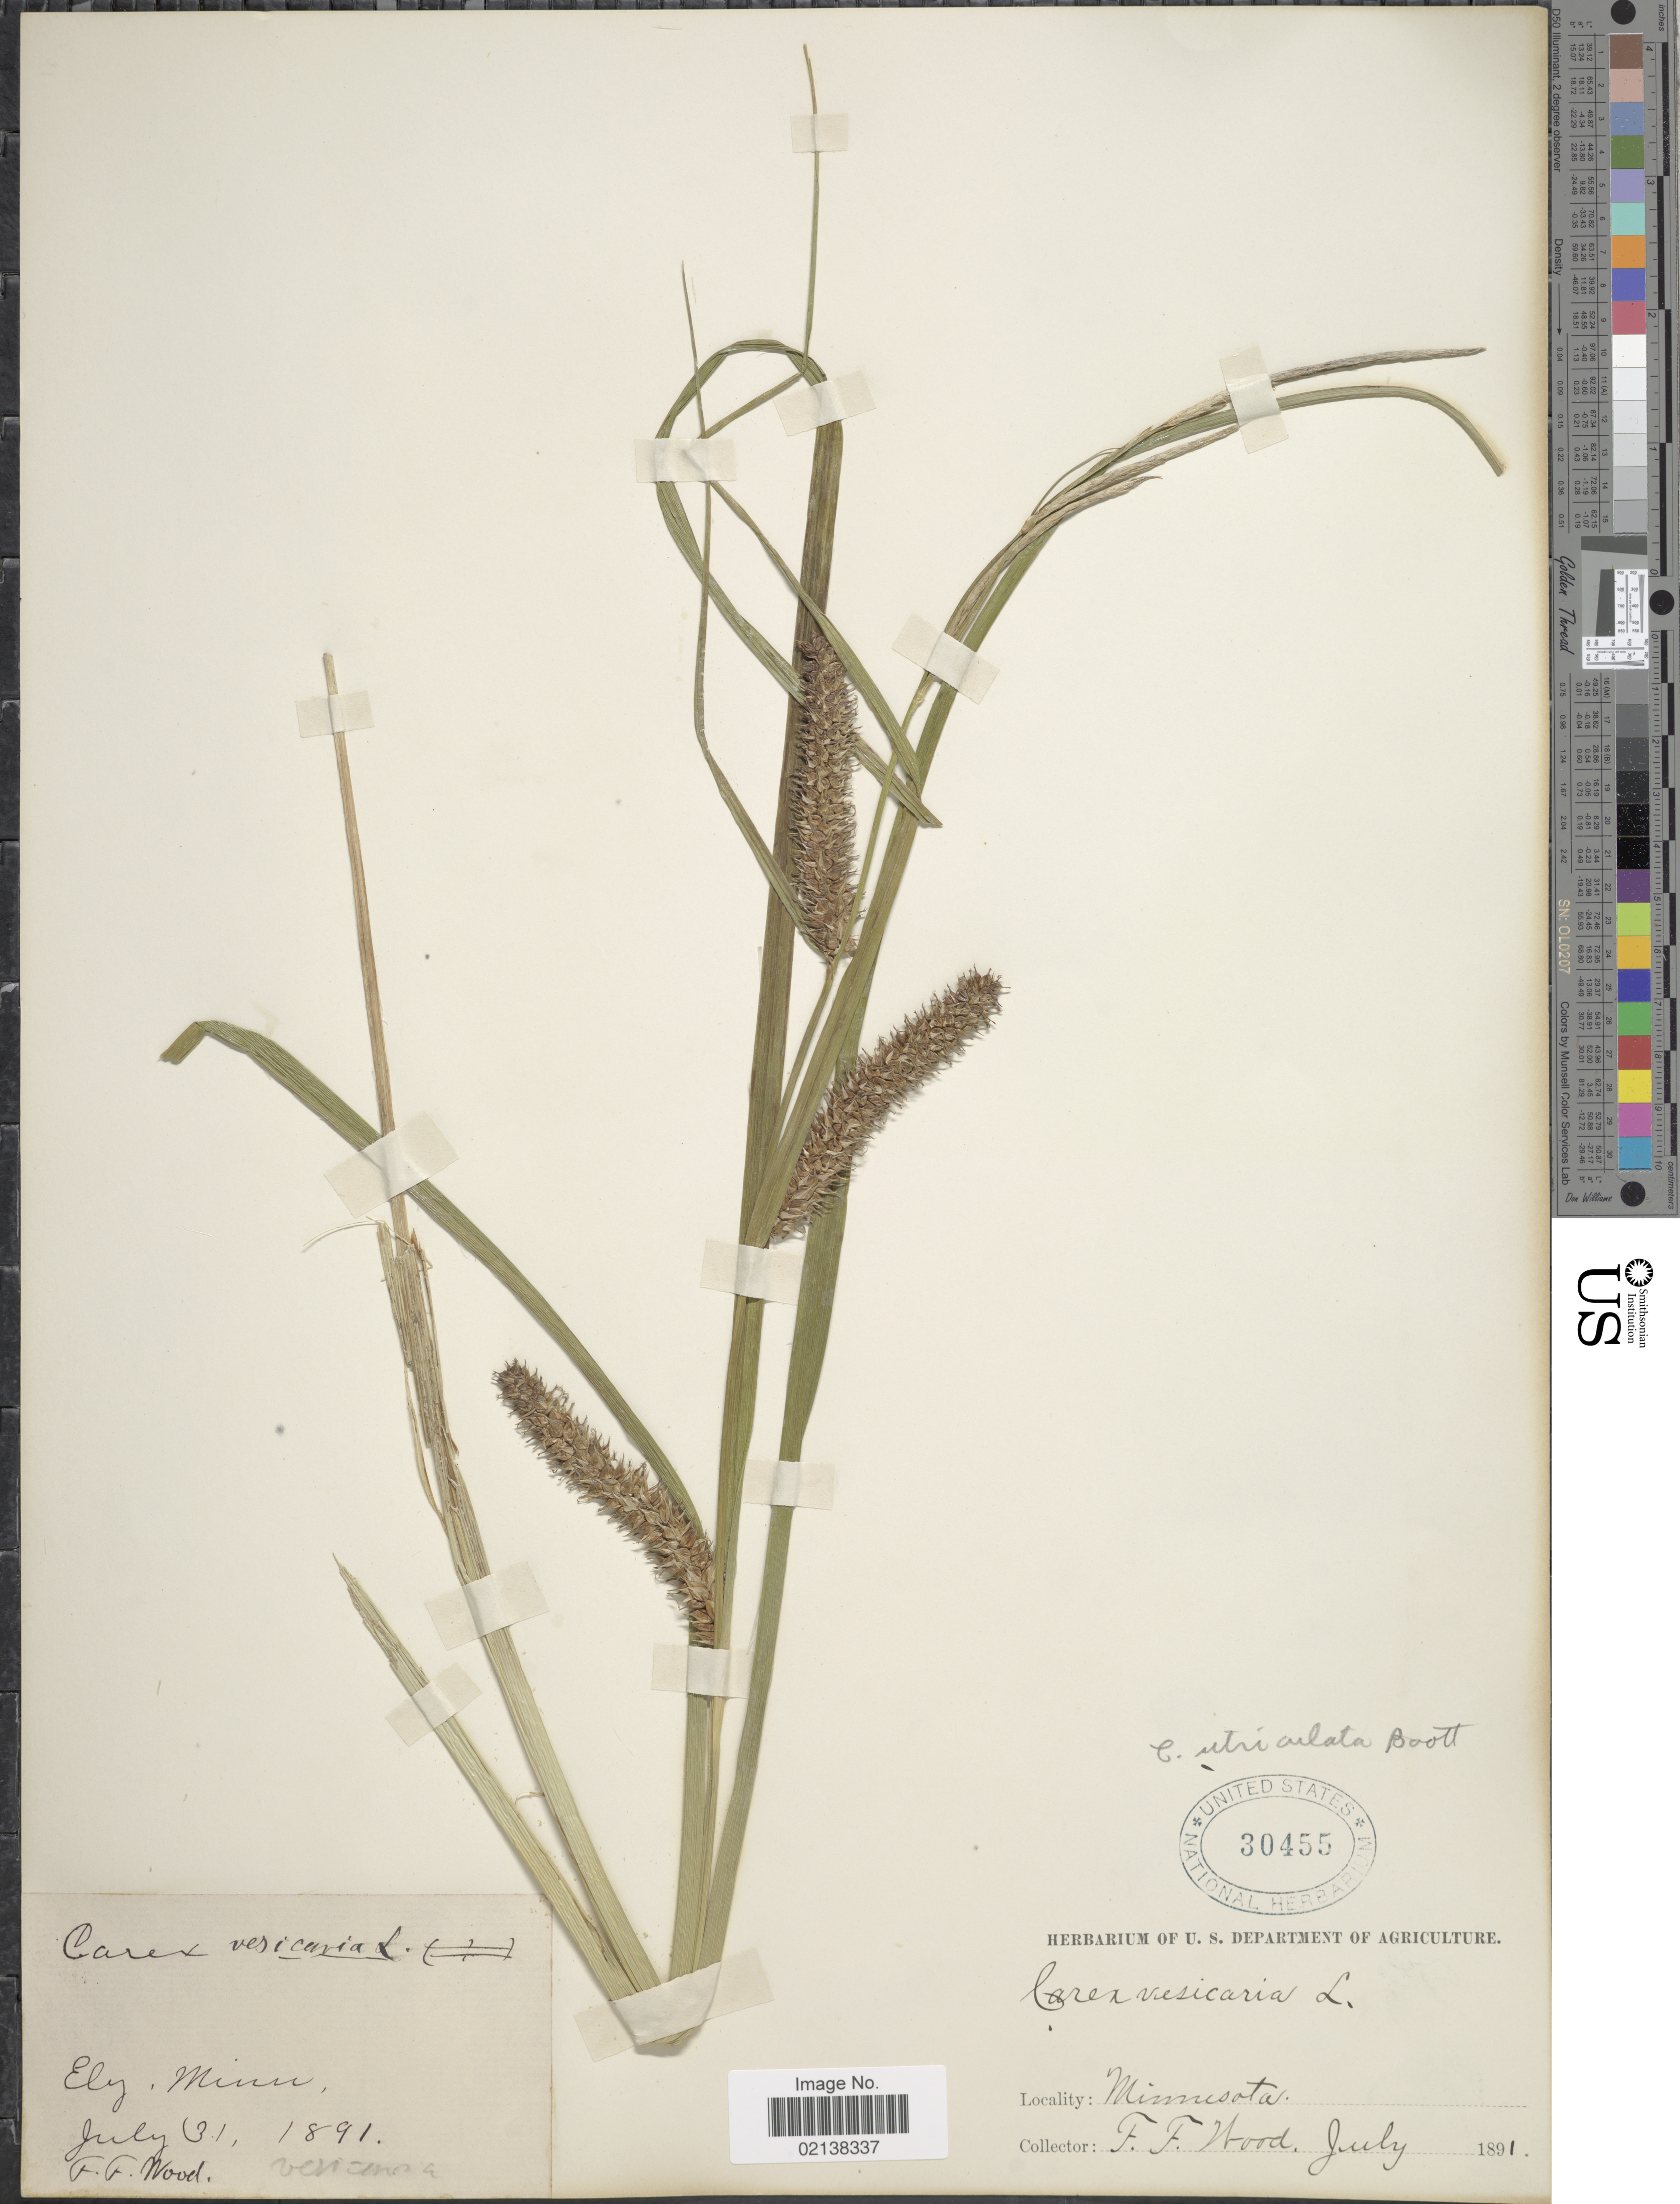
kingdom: Plantae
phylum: Tracheophyta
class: Liliopsida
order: Poales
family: Cyperaceae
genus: Carex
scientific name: Carex utriculata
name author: Boott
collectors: F. Wood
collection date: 1891-07-31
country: United States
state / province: Minnesota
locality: Ely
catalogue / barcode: US 30455